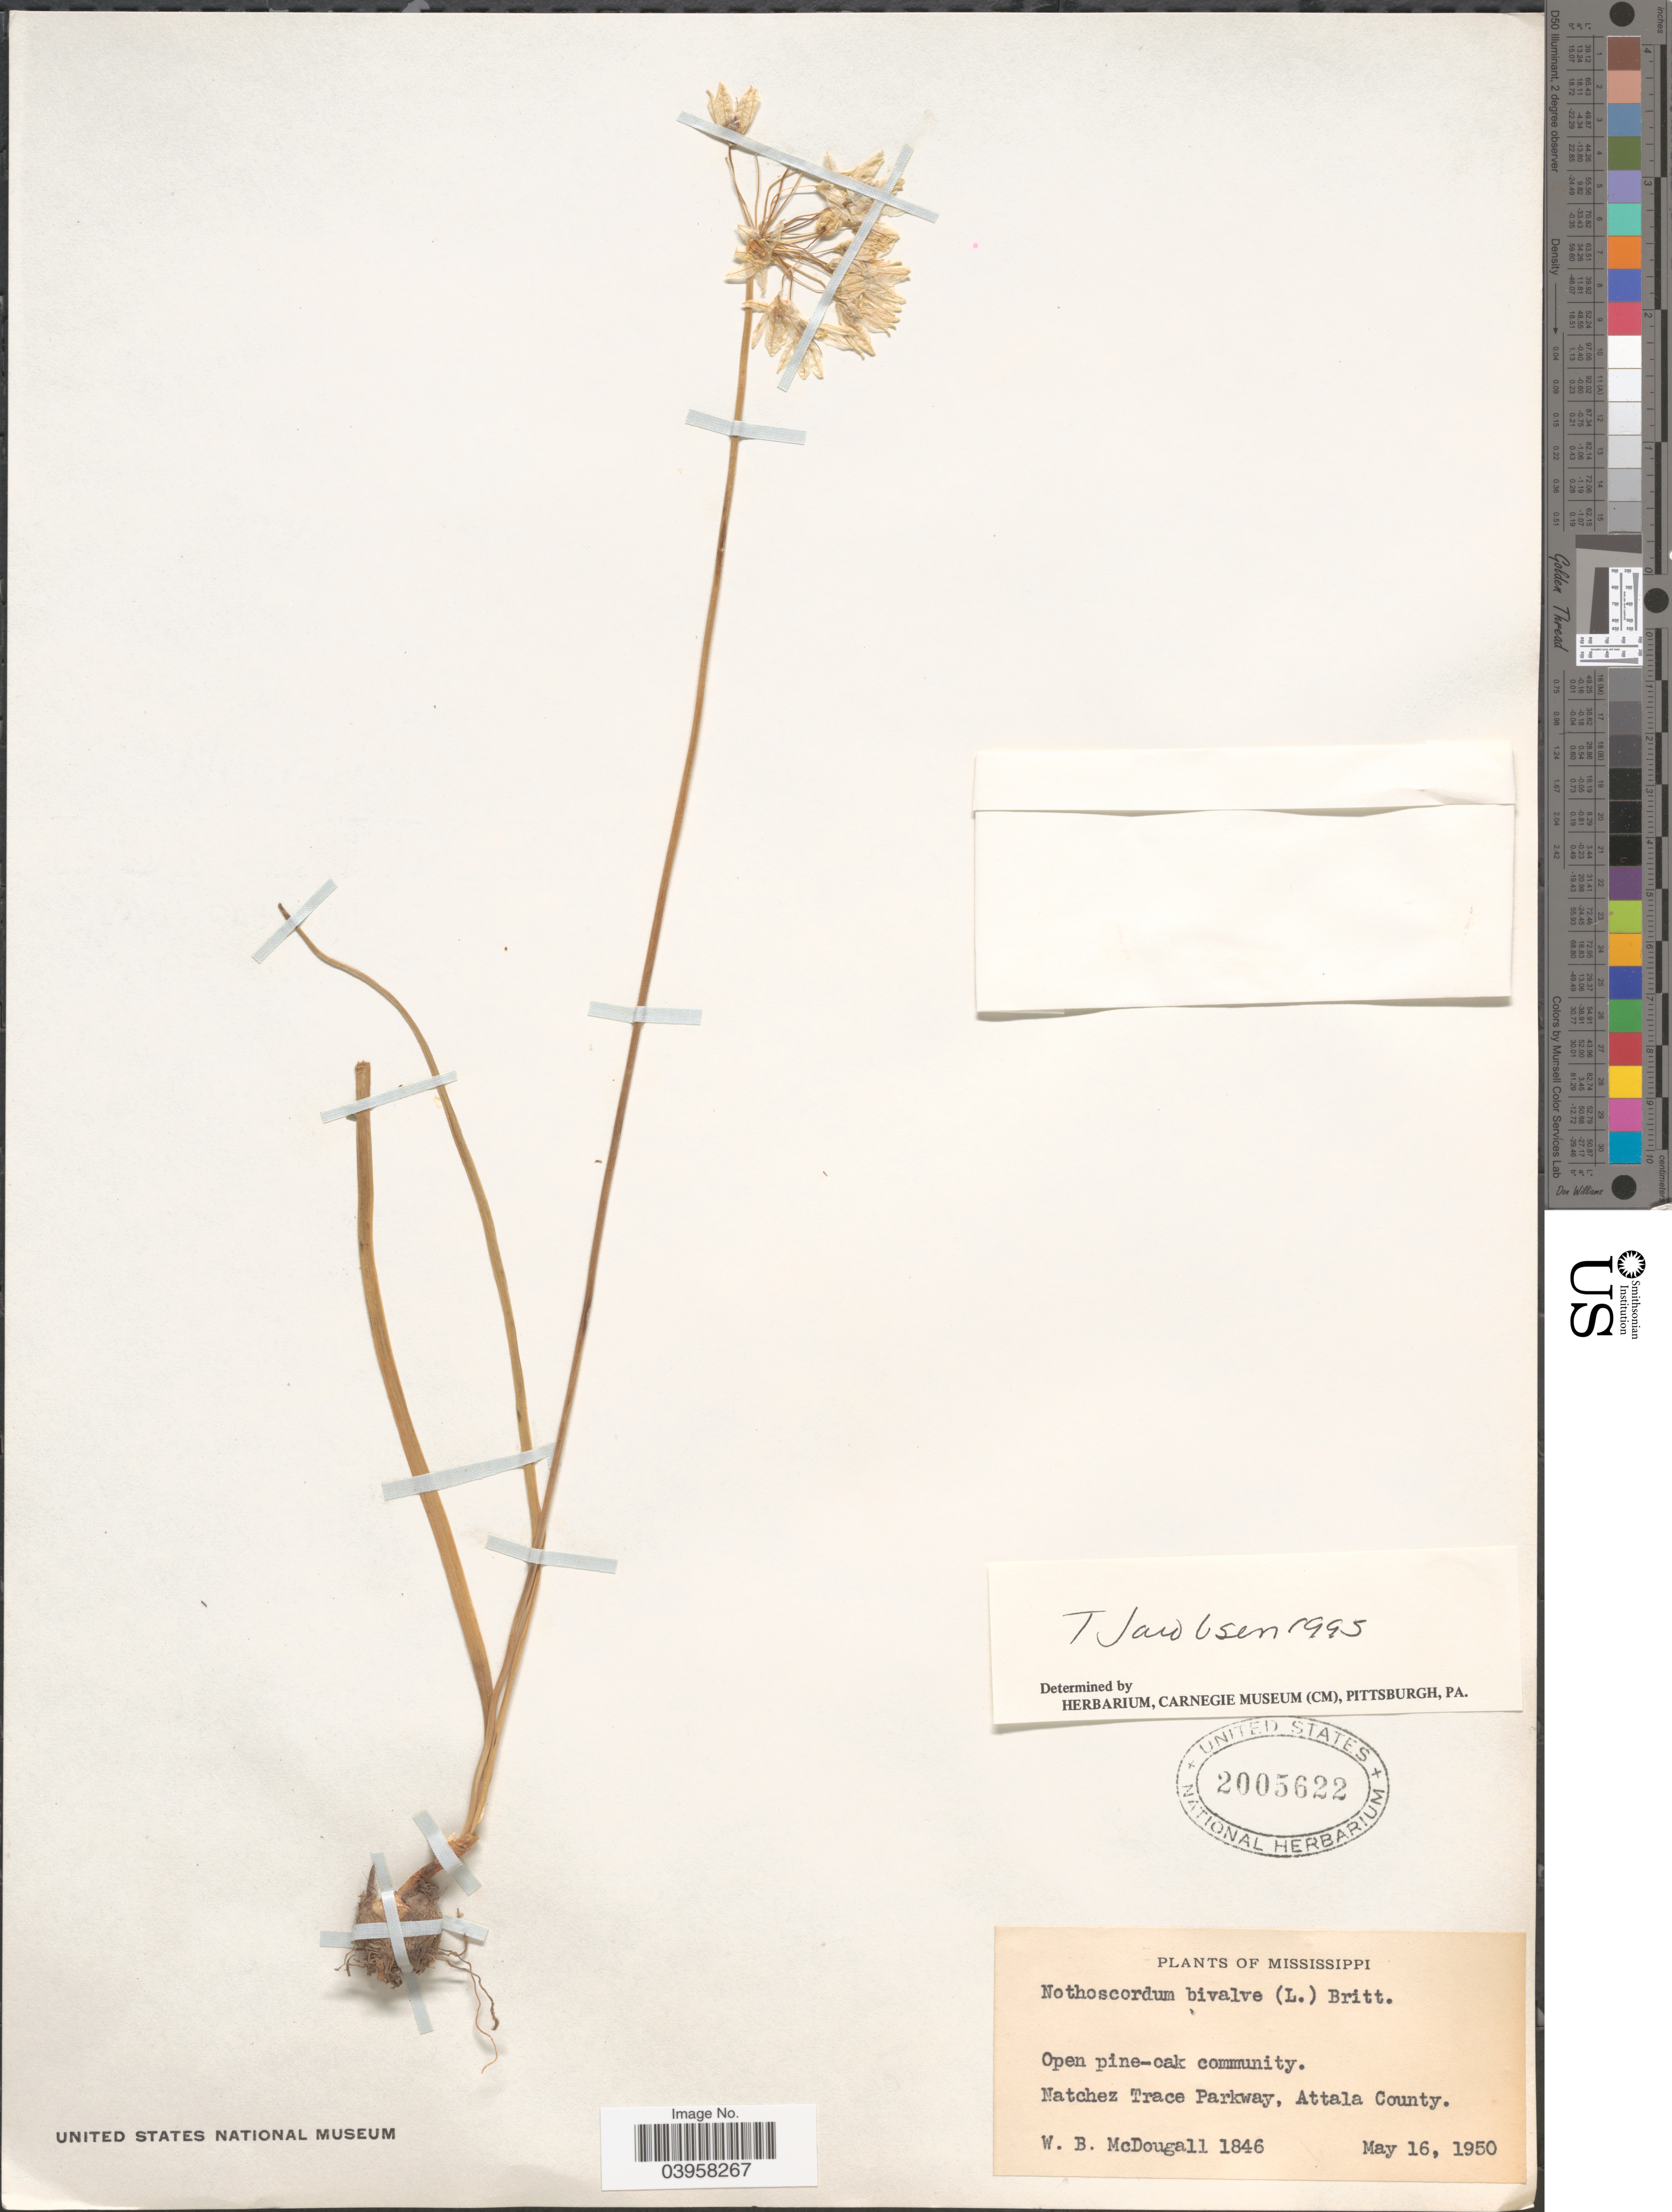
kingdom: Plantae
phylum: Tracheophyta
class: Liliopsida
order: Asparagales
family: Amaryllidaceae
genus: Nothoscordum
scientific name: Nothoscordum bivalve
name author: (L.) Britton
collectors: W. B. McDougall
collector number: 1846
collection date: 1950-05-16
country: United States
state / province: Mississippi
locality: Open pine-oak community. Natchez Trace Parkway, Attala County.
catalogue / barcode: US 2005622